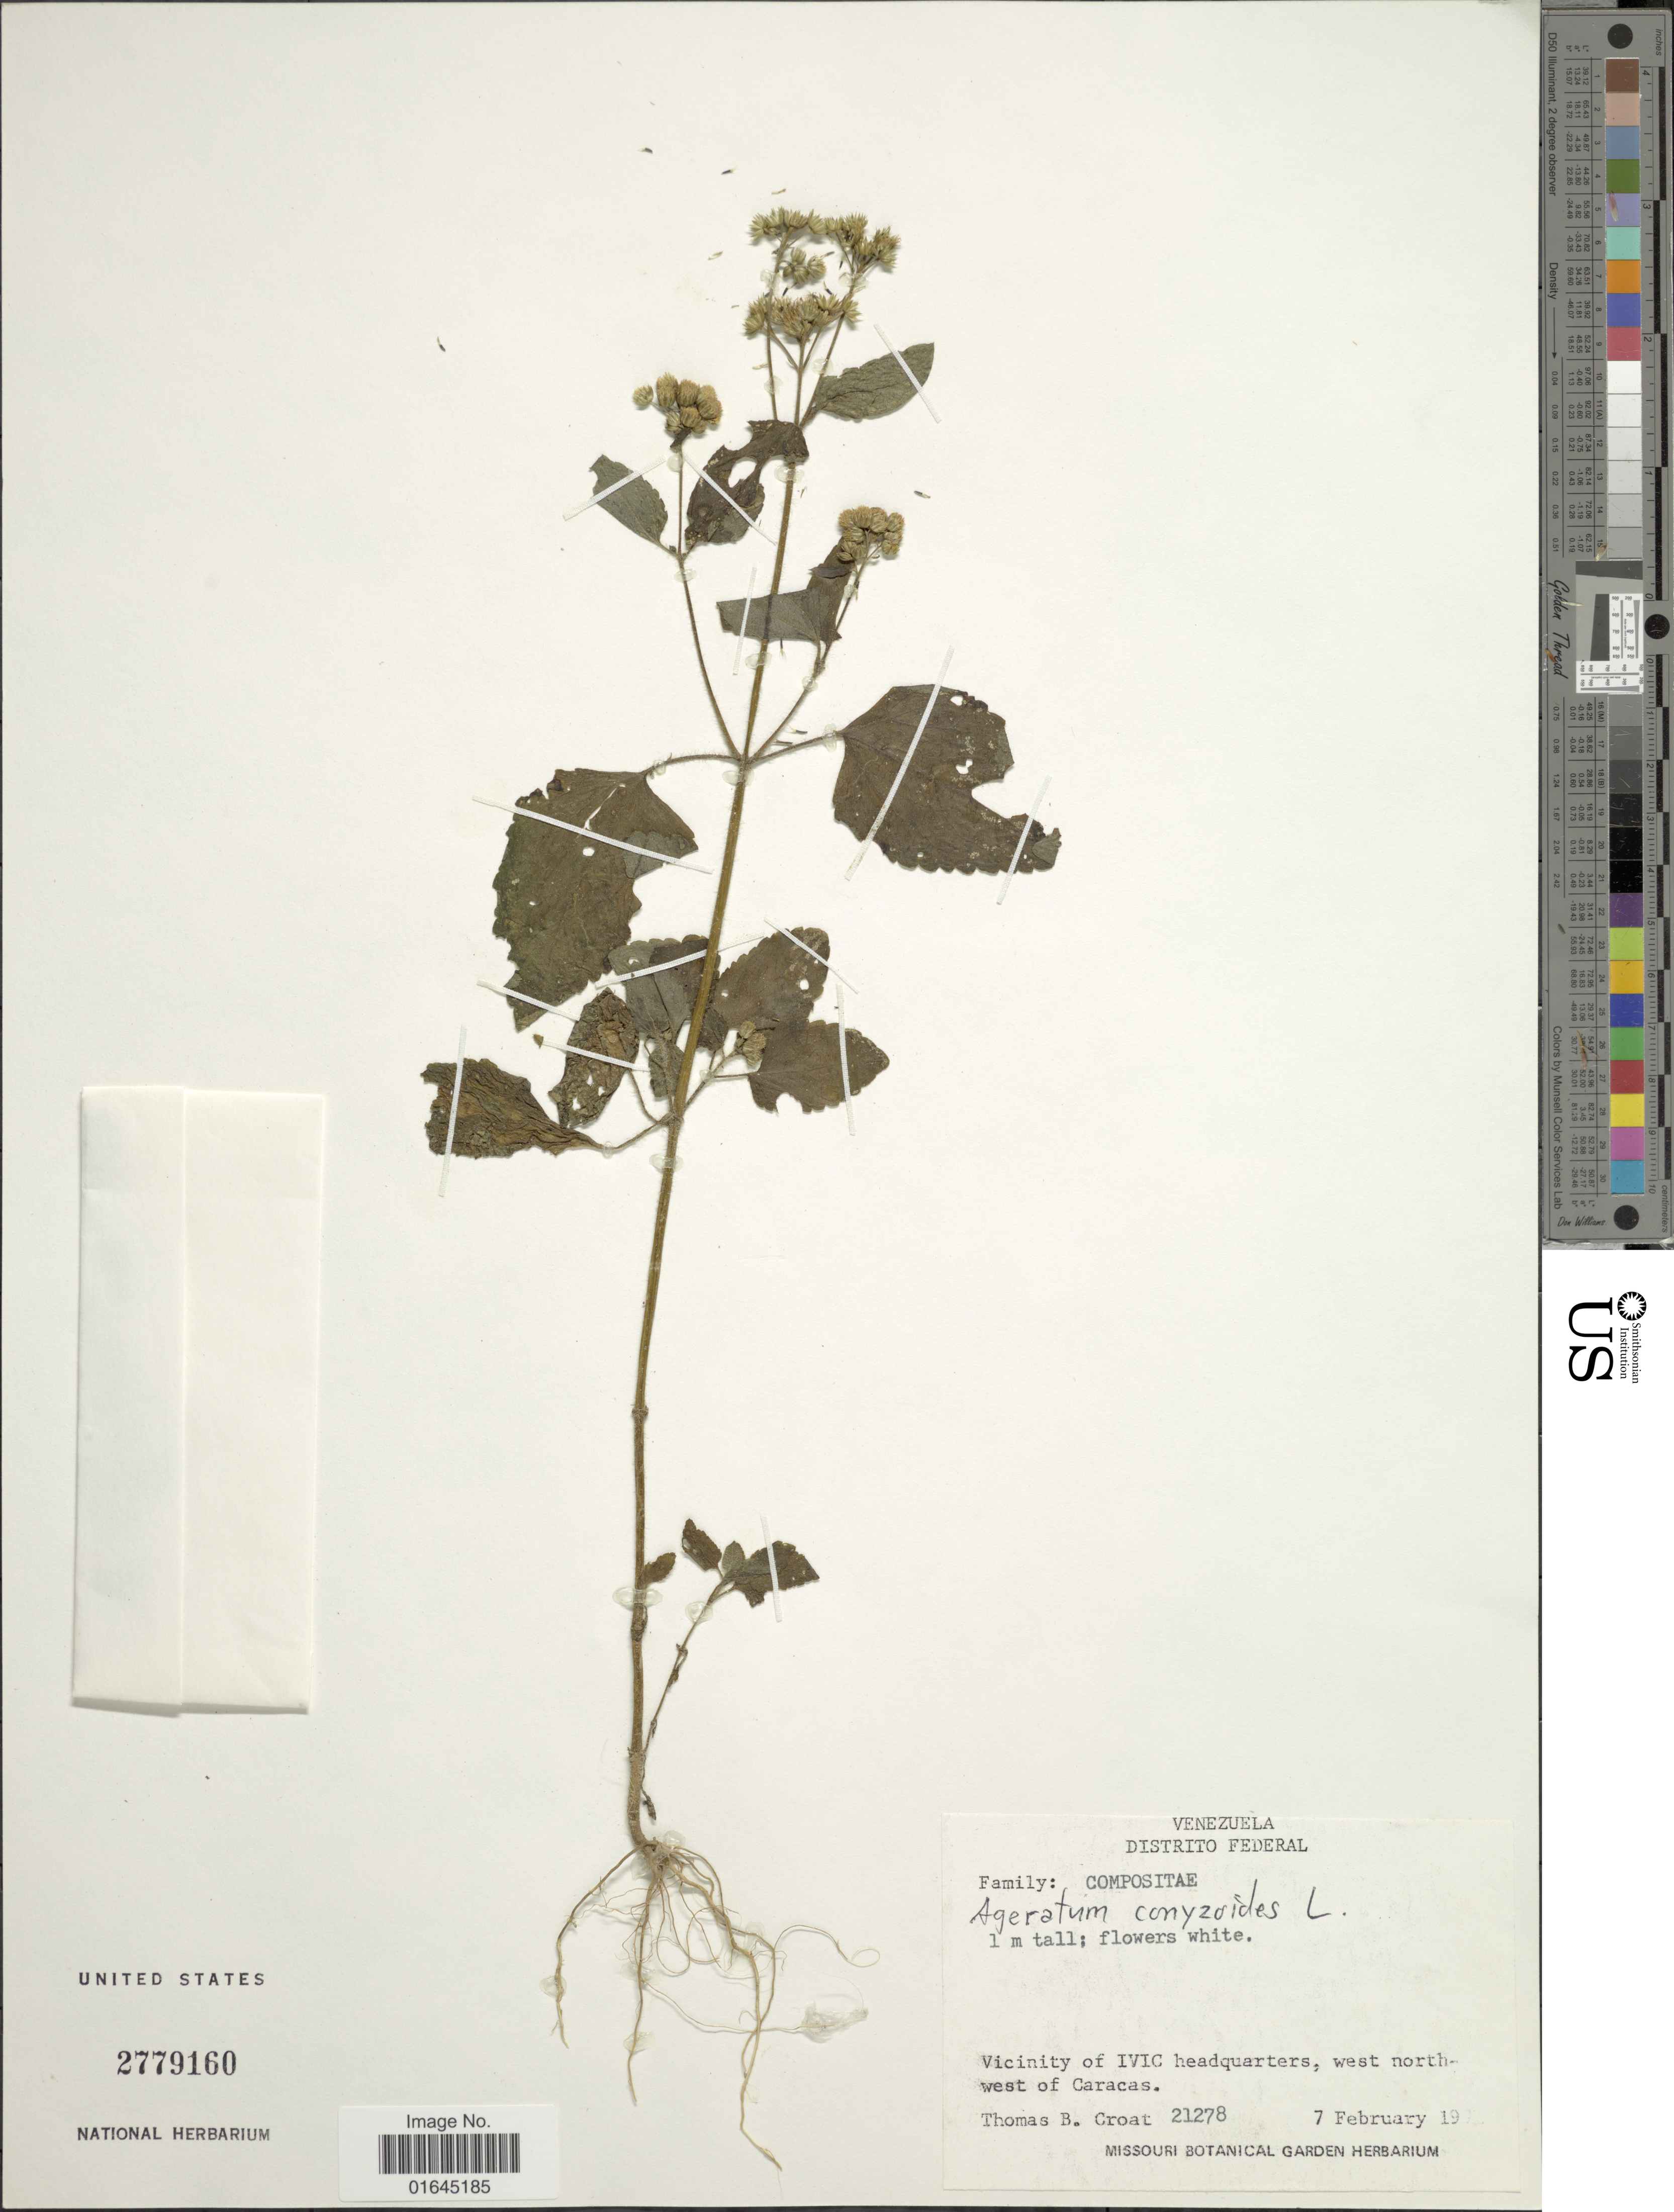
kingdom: Plantae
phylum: Tracheophyta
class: Magnoliopsida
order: Asterales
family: Asteraceae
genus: Ageratum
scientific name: Ageratum conyzoides subsp. conyzoides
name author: L.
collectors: T. B. Croat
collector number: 21278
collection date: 1972-02-07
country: Venezuela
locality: Distrito Federal, vicinity of Ivic headquarters, west of north-west of Caracas.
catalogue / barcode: US 2779160